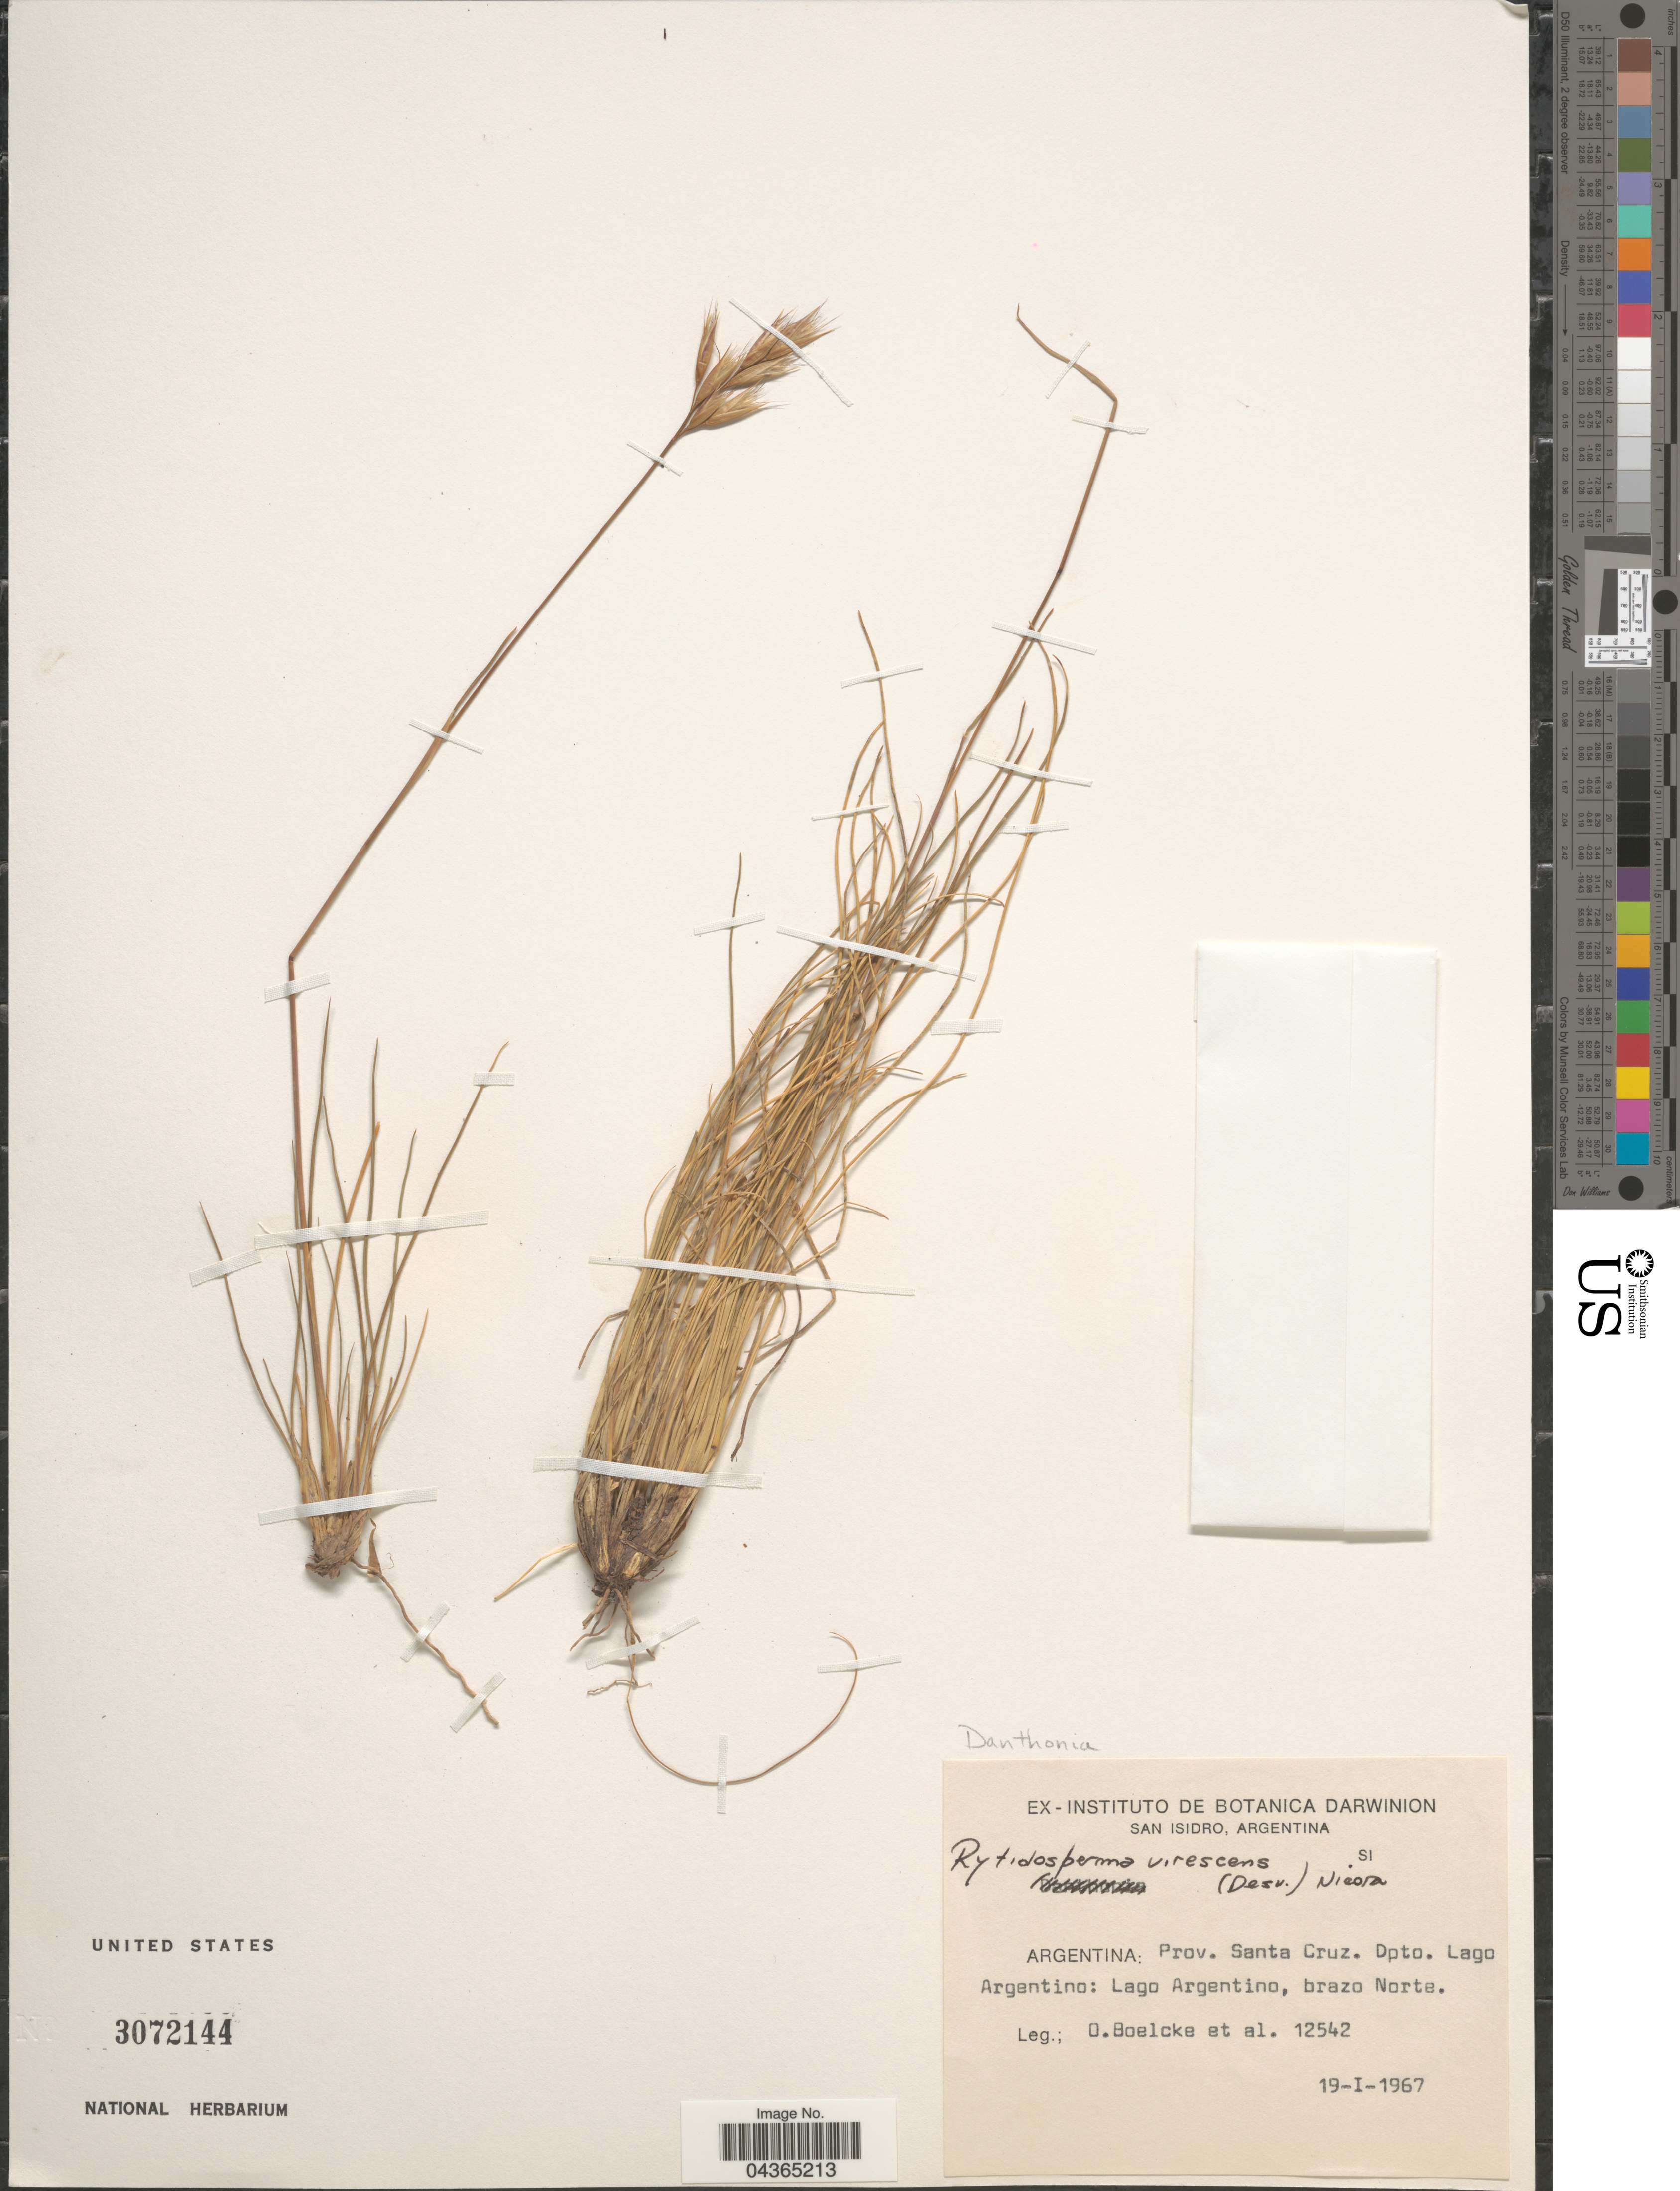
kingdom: Plantae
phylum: Tracheophyta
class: Liliopsida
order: Poales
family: Poaceae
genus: Rytidosperma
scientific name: Rytidosperma violaceum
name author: (É. Desv.) Nicora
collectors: O. Boelcke & et al.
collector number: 12542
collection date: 1967-01-19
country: Argentina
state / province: Santa Cruz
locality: Dpto. Lago Argentino: Lago Argentino, brazo Norte.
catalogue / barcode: US 3072144